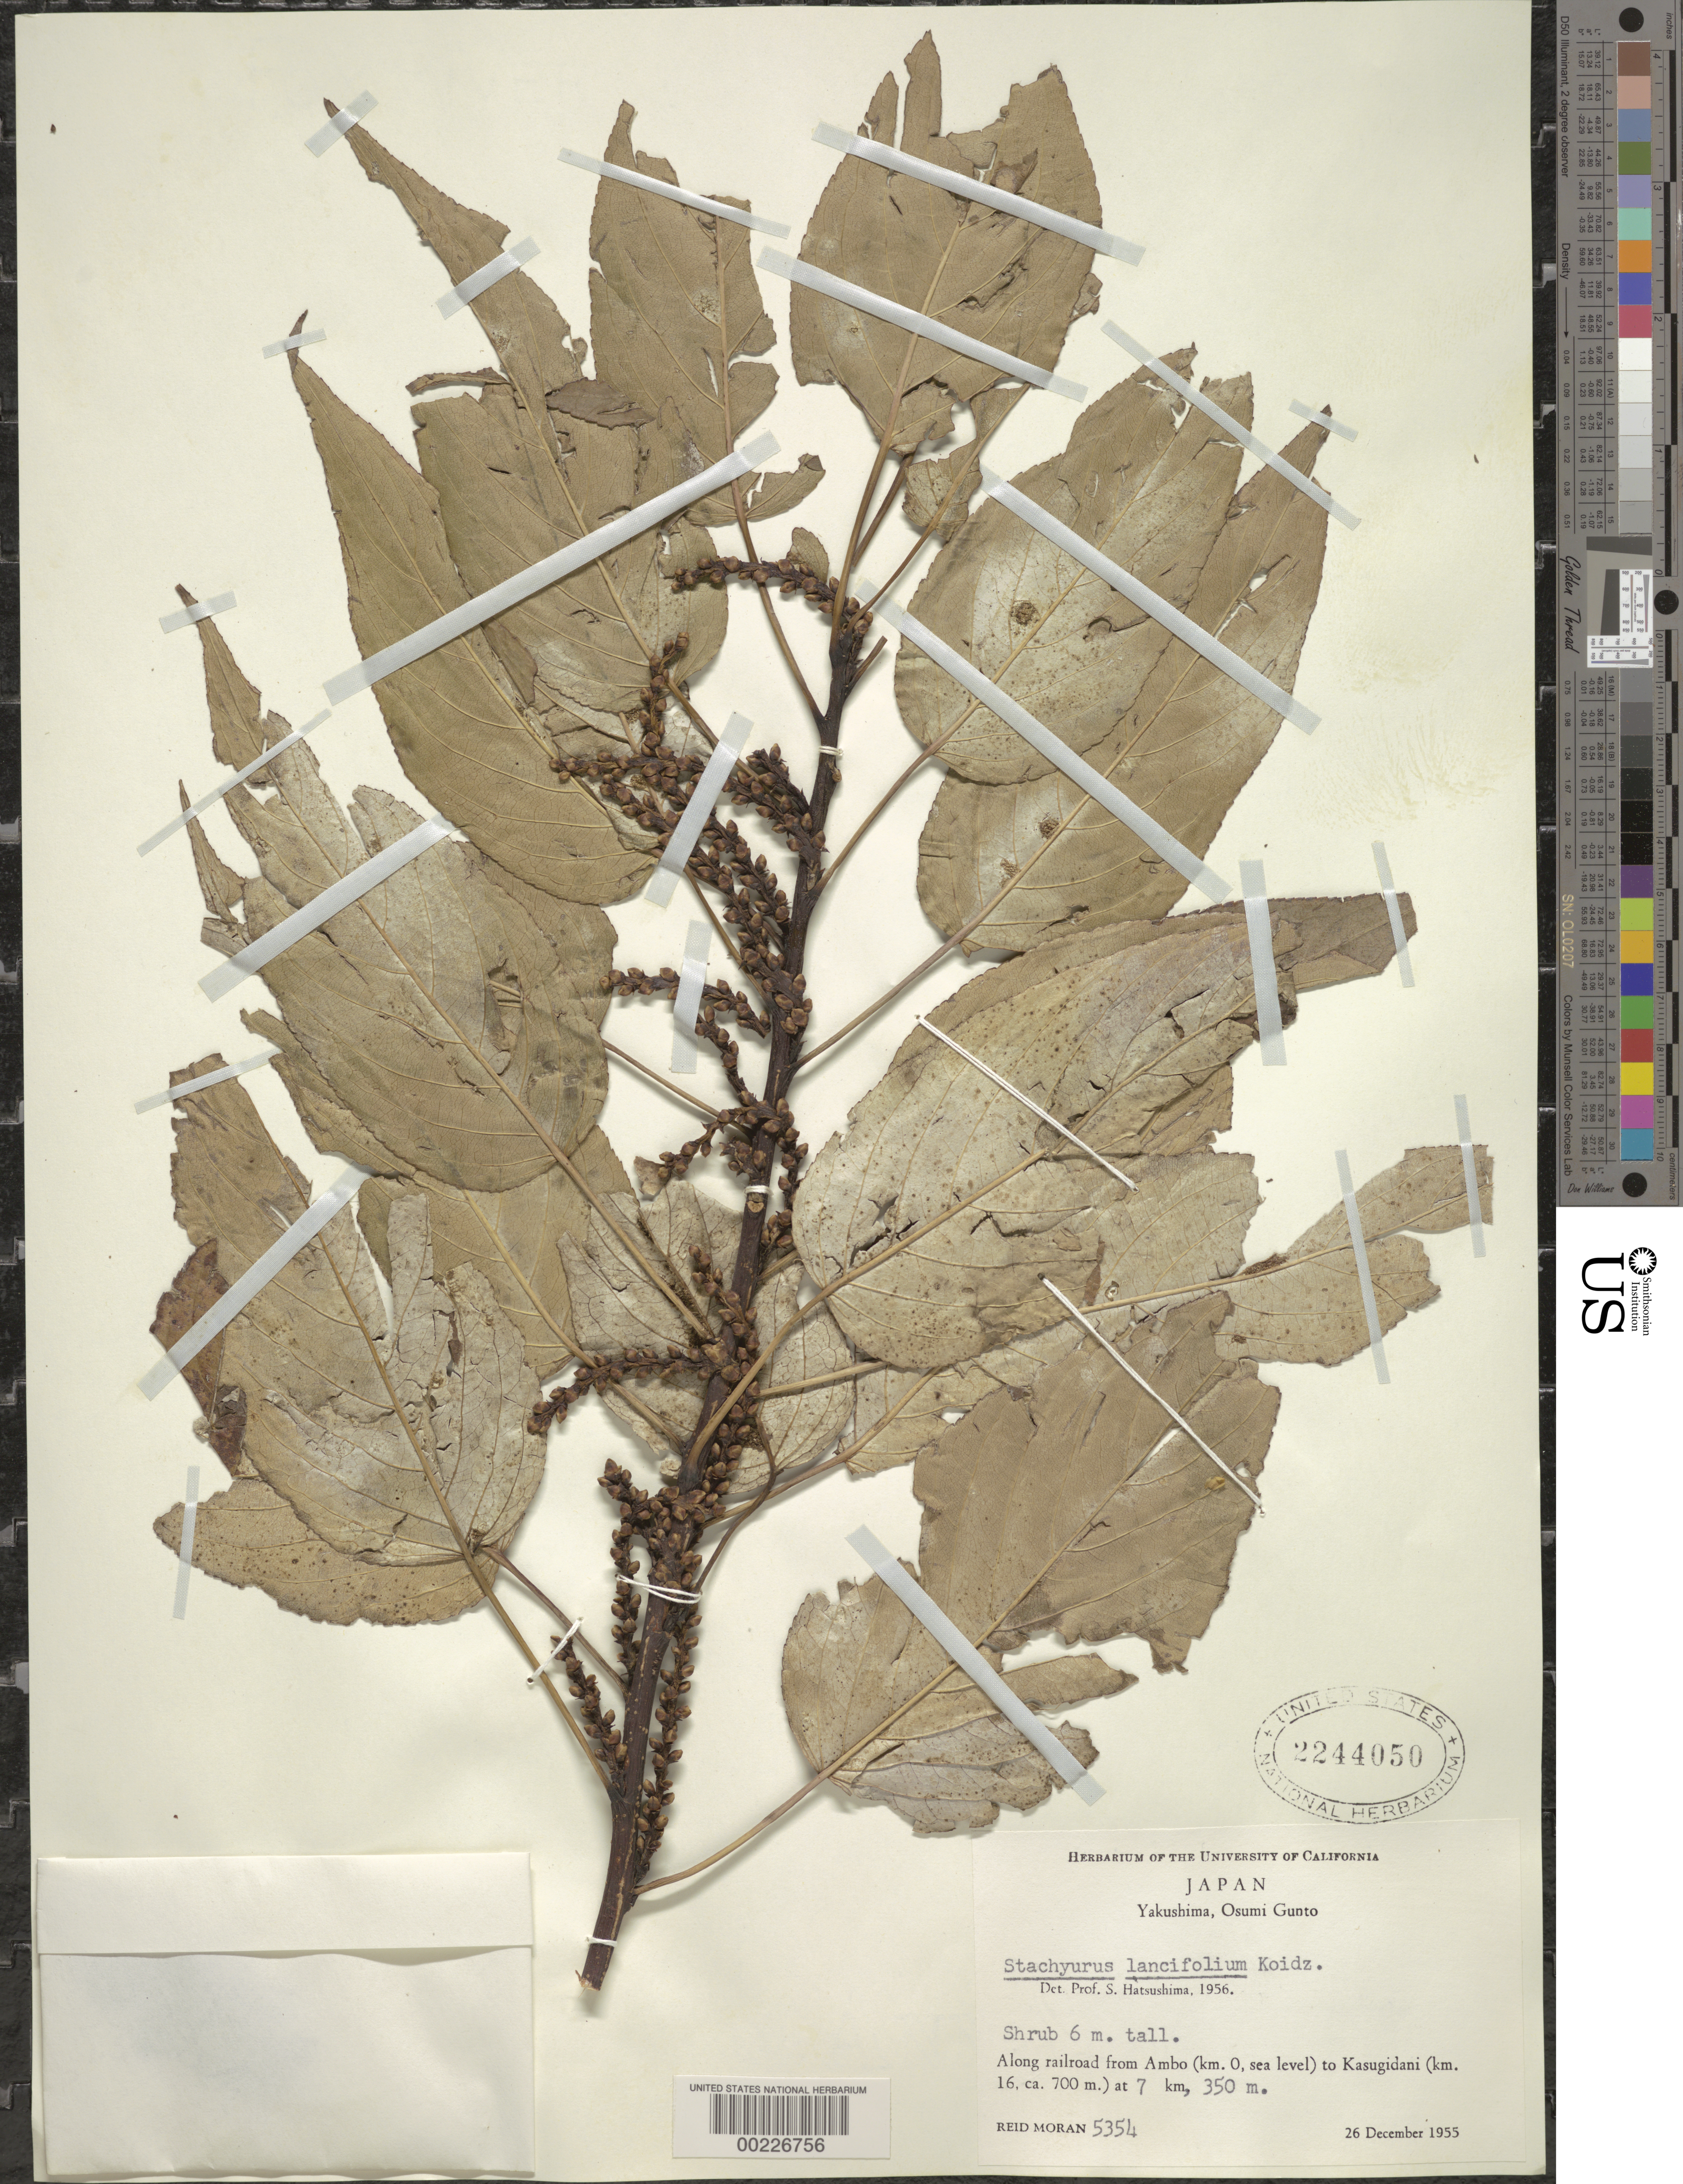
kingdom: Plantae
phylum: Tracheophyta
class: Magnoliopsida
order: Crossosomatales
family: Stachyuraceae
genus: Stachyurus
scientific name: Stachyurus lancifolius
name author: Koidz.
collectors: R. V. Moran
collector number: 5354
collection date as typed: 26 Dec 1955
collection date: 1955-12-26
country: Japan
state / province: Okinawa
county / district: Kagoshima Prefecture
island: Yaku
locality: Yakushima, osumi gunto; along railroad from ambo to kasugidani [Osumi Is.]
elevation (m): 350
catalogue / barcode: US 2244050